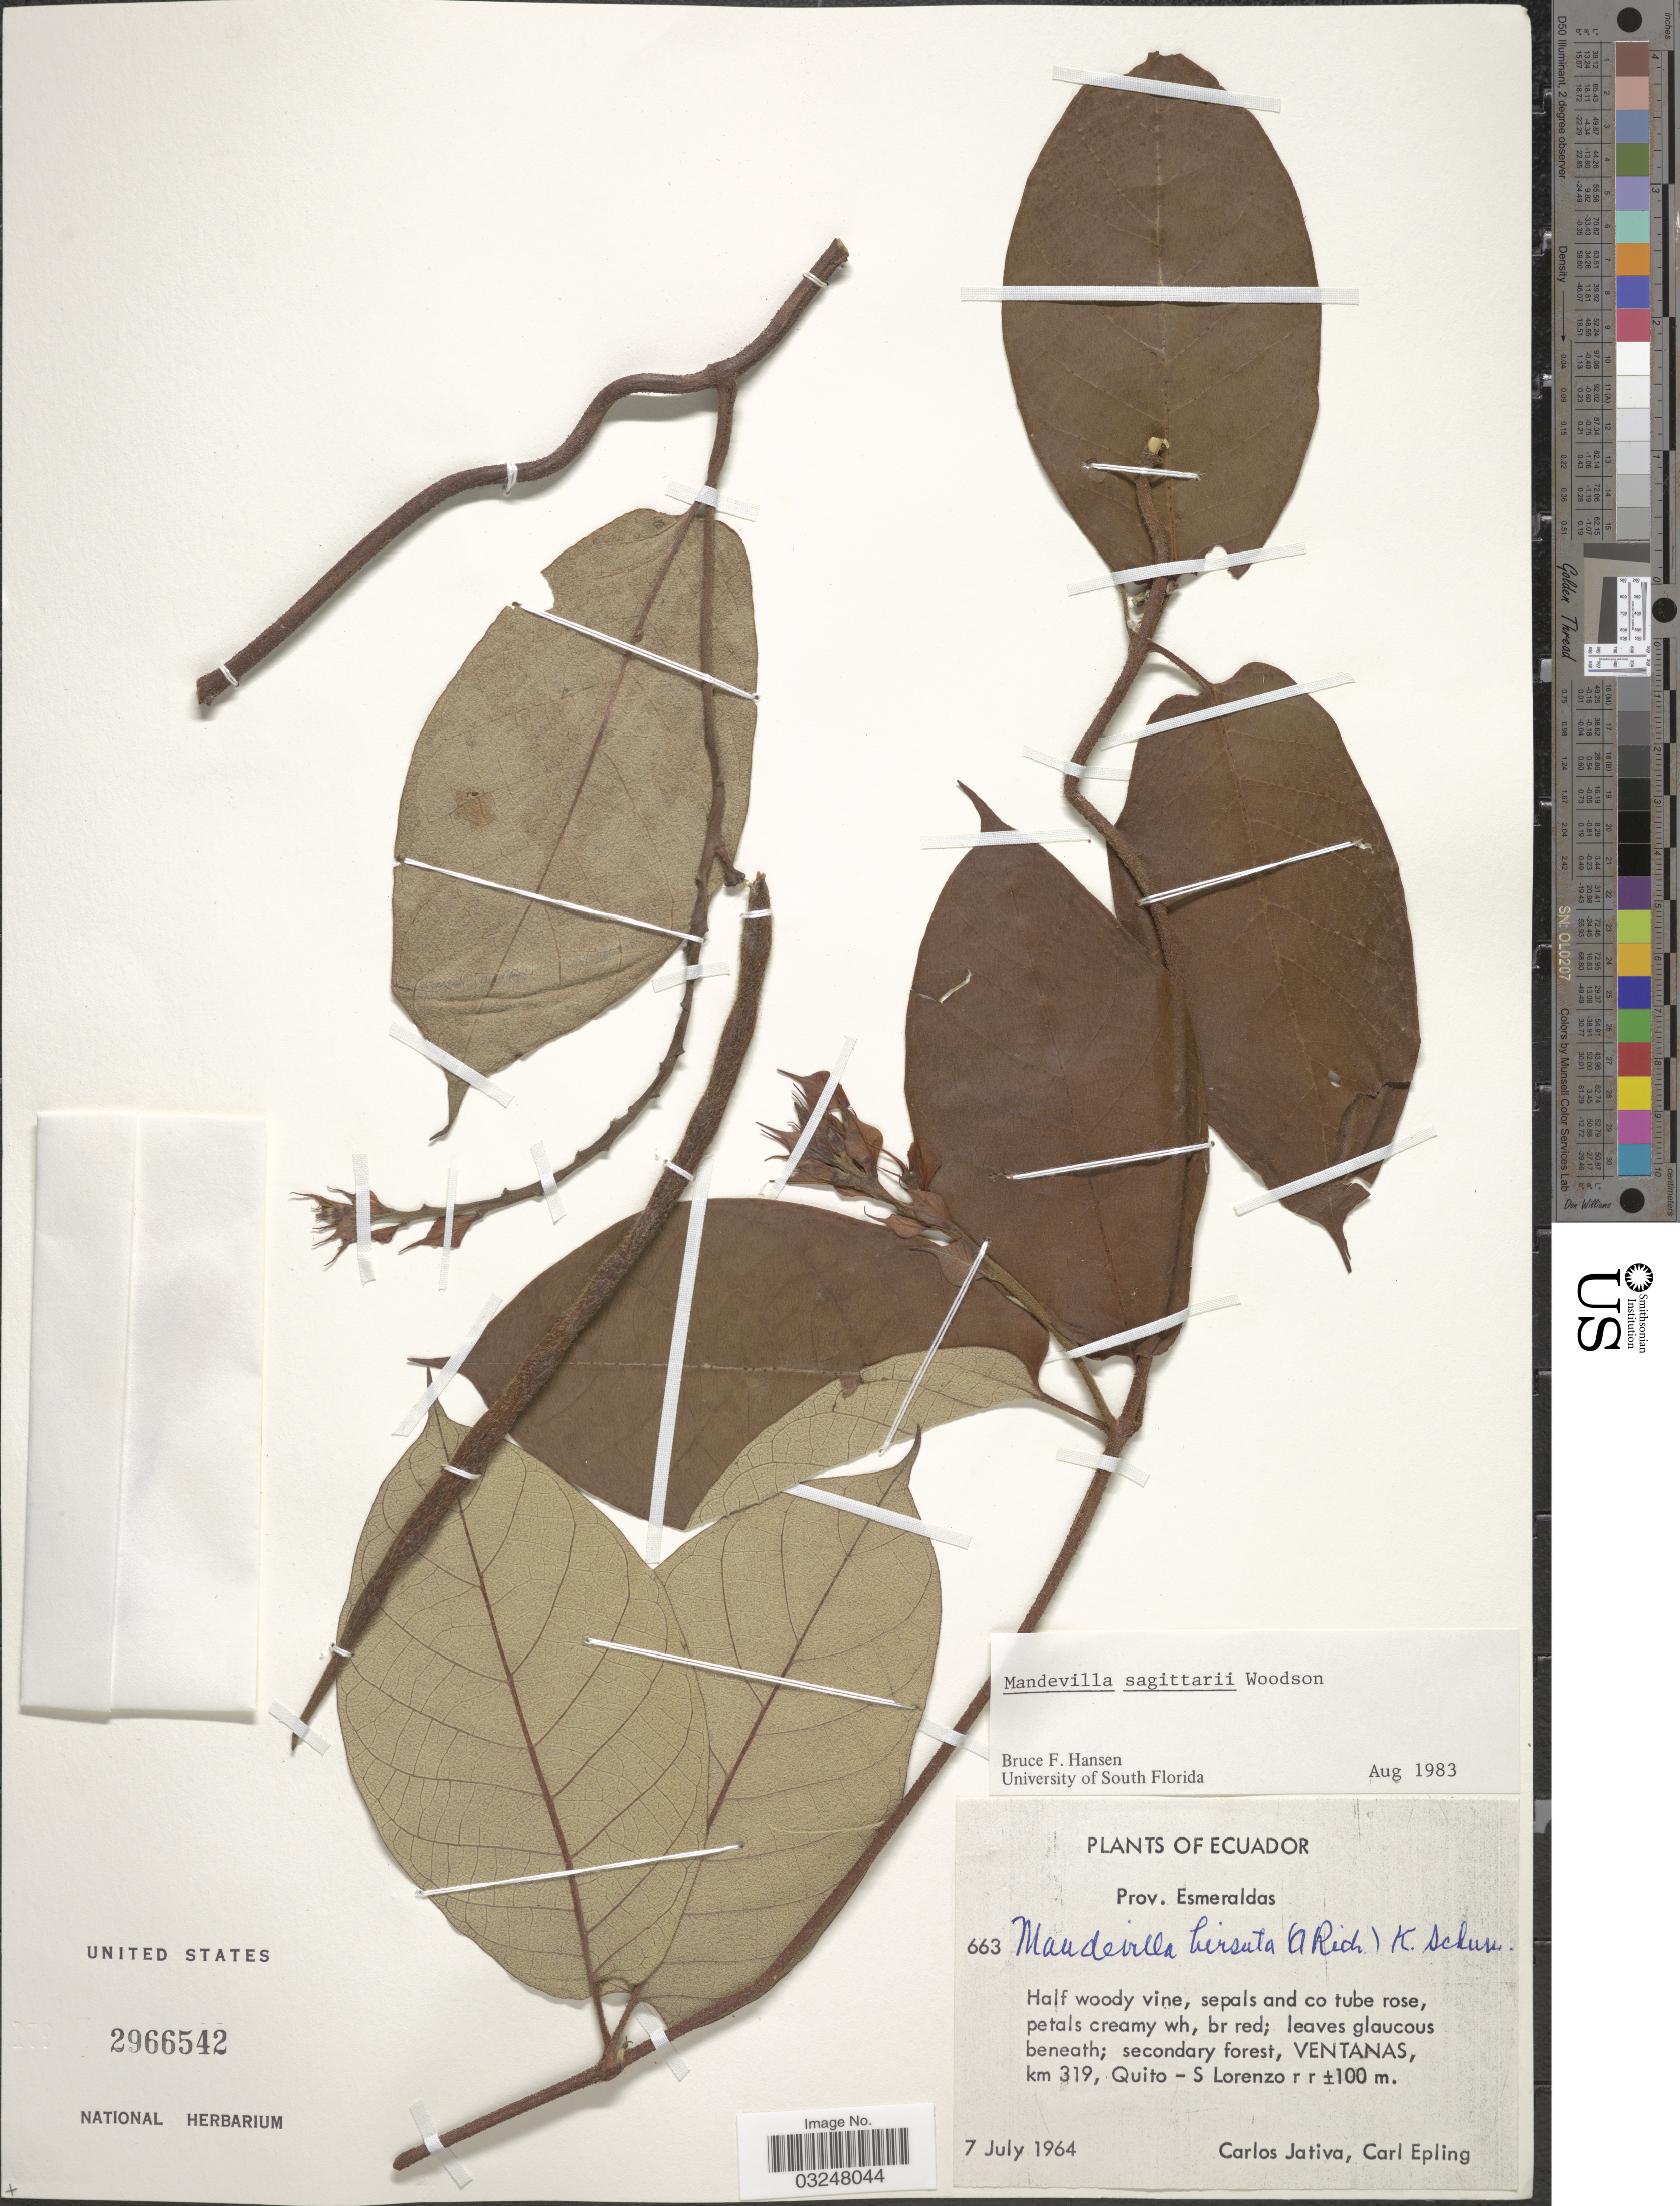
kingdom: Plantae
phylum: Tracheophyta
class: Magnoliopsida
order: Gentianales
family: Apocynaceae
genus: Mandevilla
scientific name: Mandevilla sagittarii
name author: Woodson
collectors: C. D. Játiva & C. C. Epling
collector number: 663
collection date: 1964-07-07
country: Ecuador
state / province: Esmeraldas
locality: Ventanas, km 319, Quito - S Lorenzo.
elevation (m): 100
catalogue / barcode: US 2966542